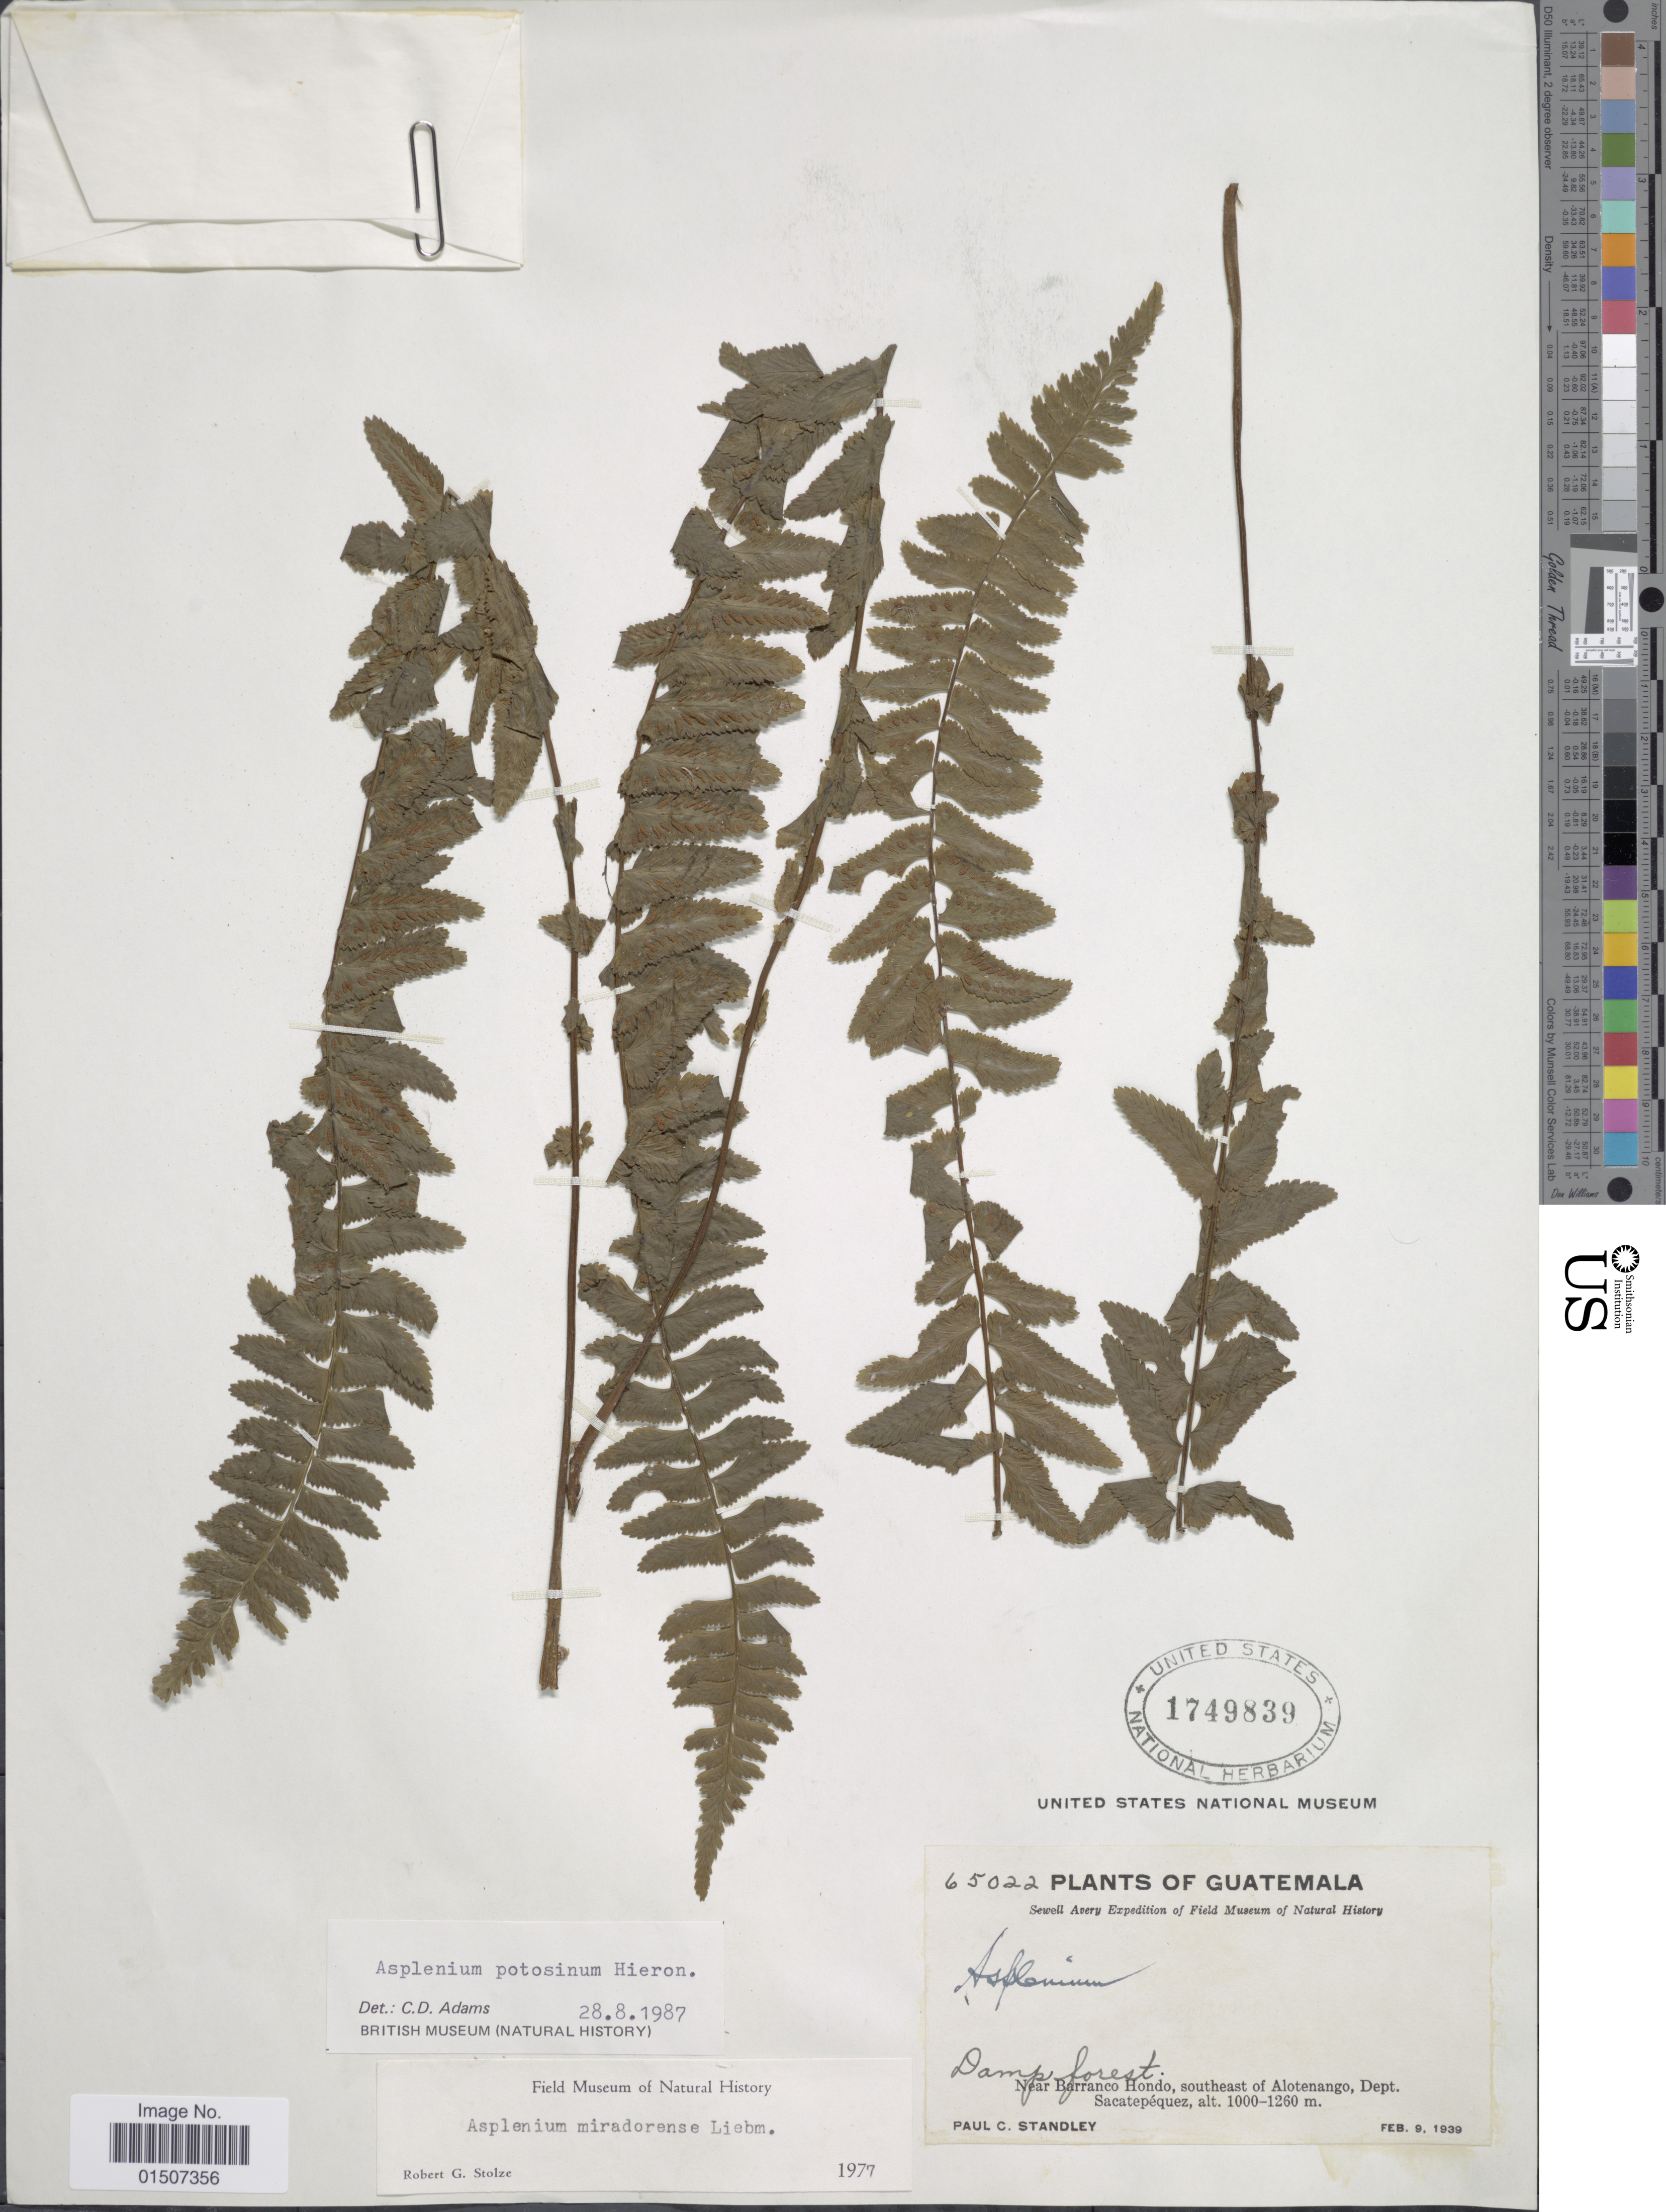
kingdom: Plantae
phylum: Tracheophyta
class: Polypodiopsida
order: Polypodiales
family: Aspleniaceae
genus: Asplenium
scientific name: Asplenium potosinum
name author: Hieron.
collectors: P. C. Standley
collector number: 65022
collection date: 1939-02-09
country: Guatemala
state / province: Sacatepéquez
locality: Near Barranco Hondo, southeast of Alotenango, Dept. Sacatepéquez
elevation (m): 1000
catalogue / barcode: US 1749839